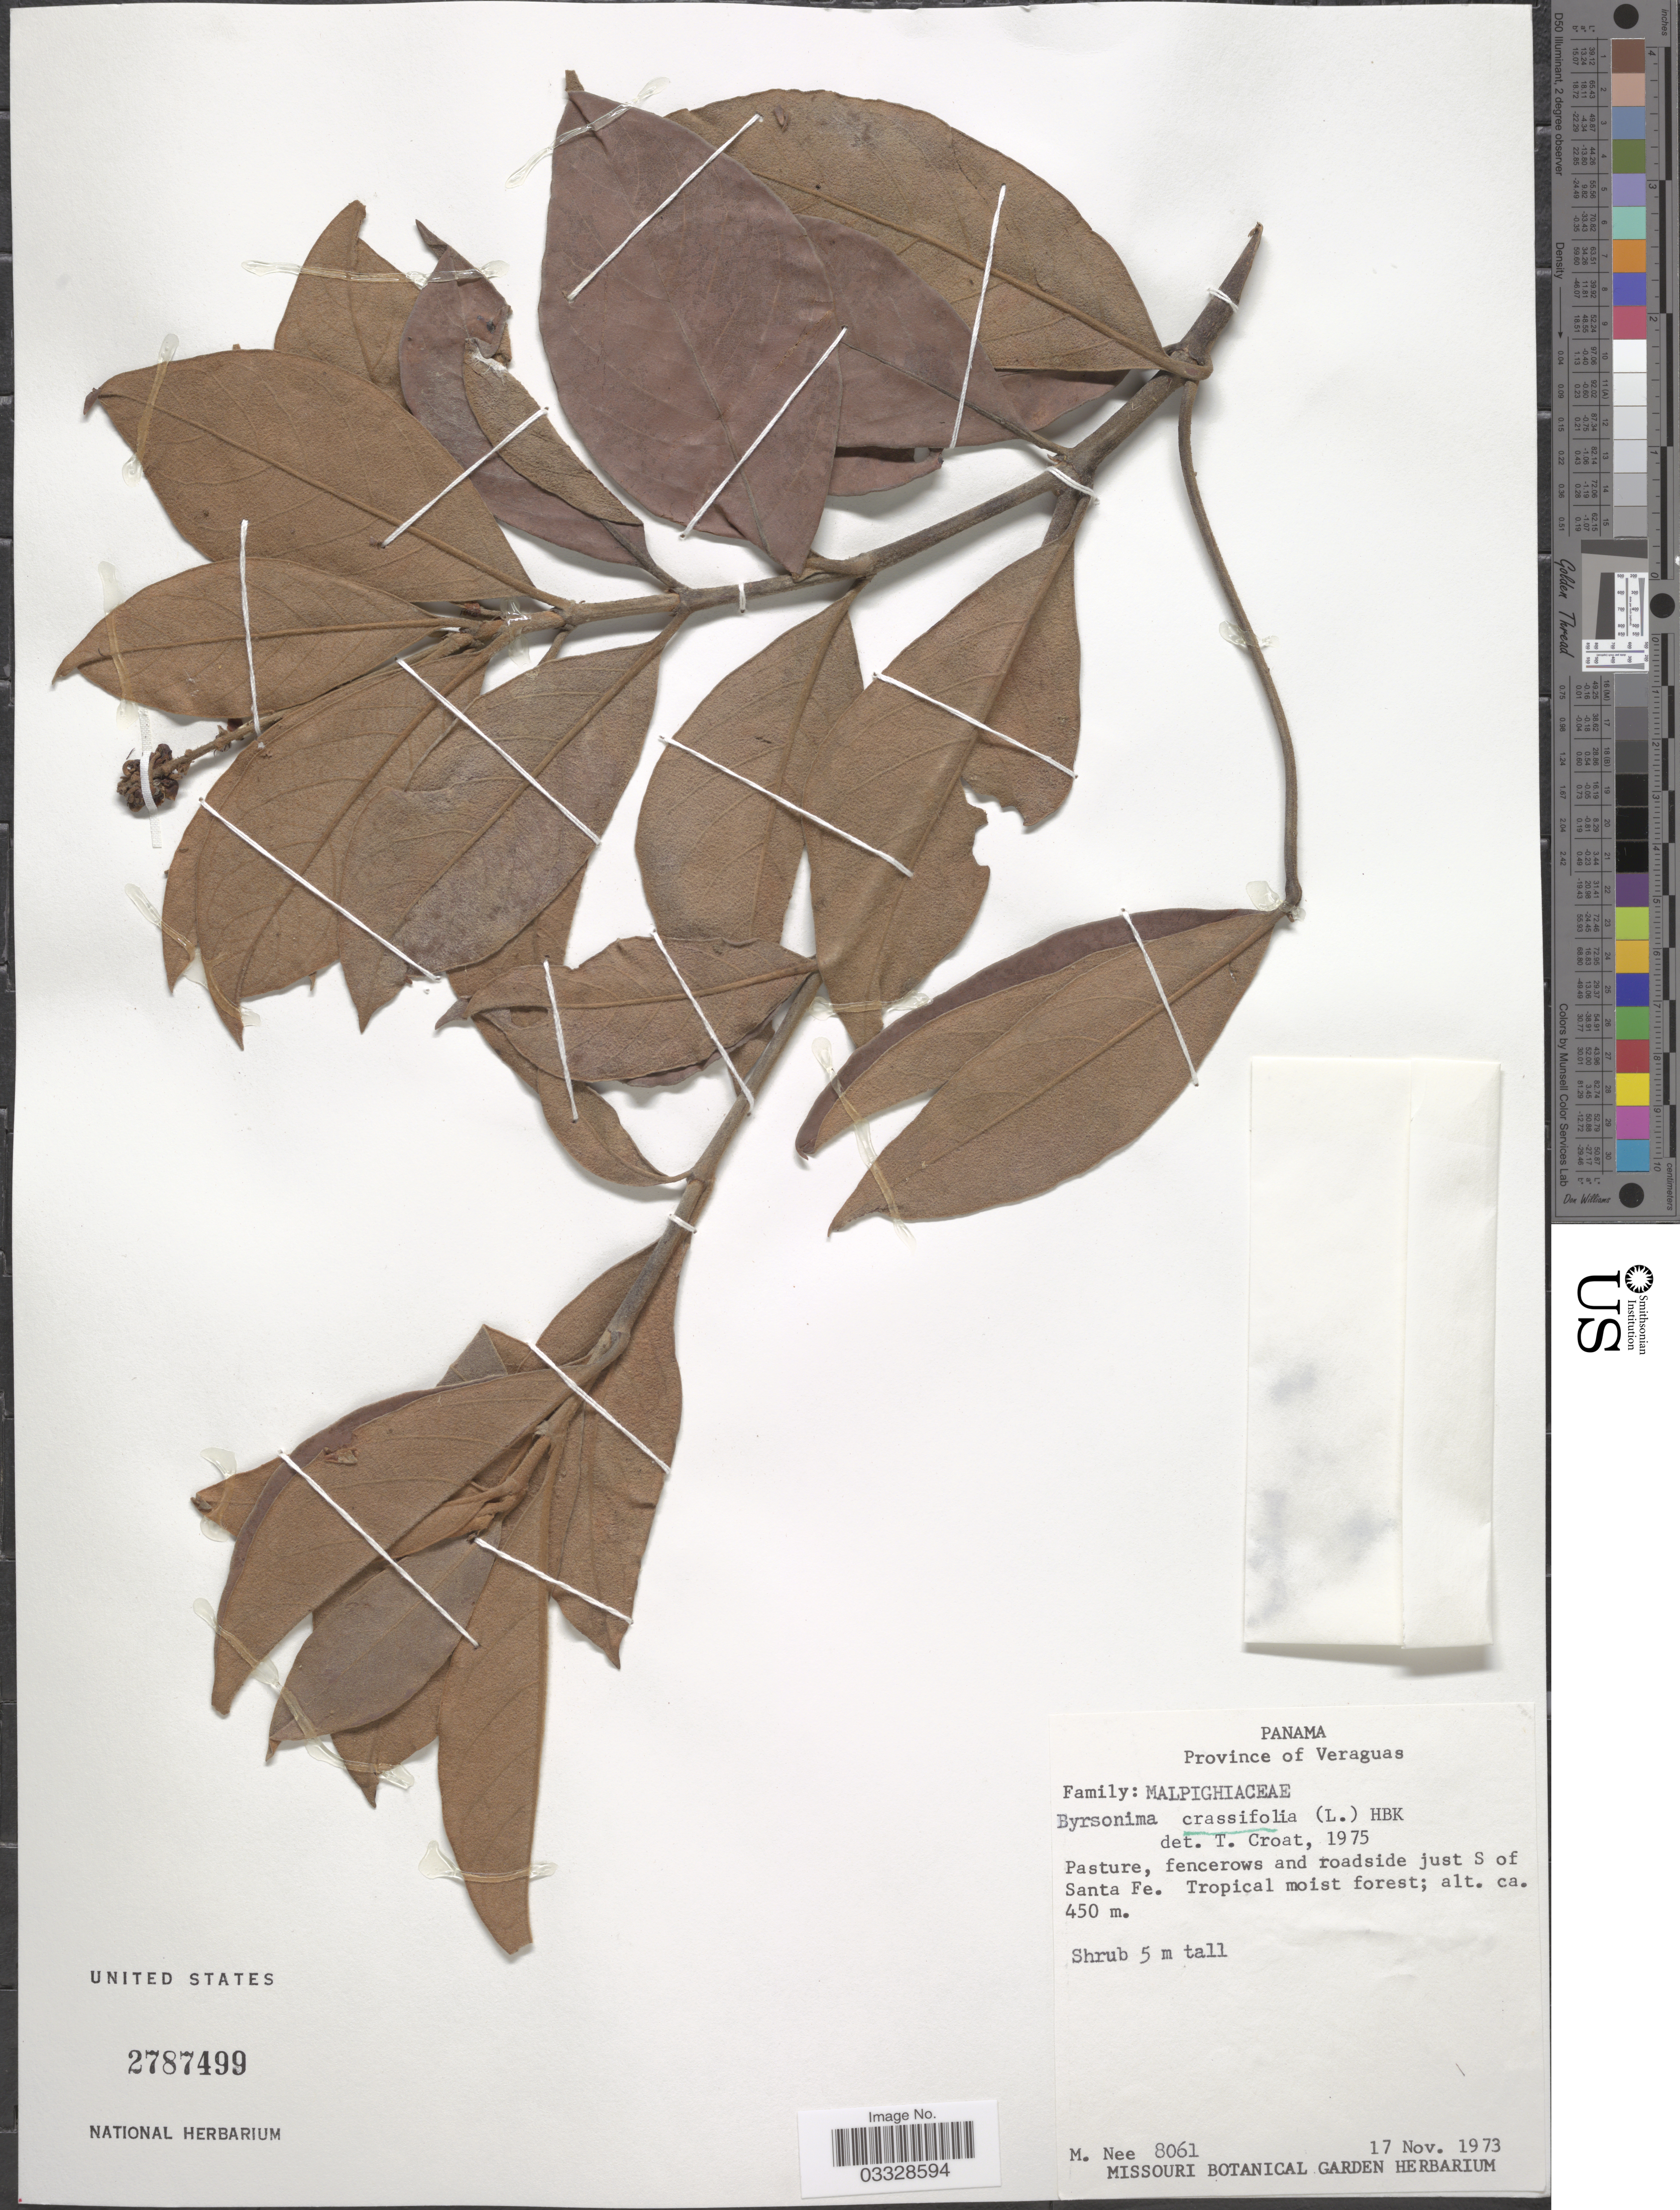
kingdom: Plantae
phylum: Tracheophyta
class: Magnoliopsida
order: Malpighiales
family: Malpighiaceae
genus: Byrsonima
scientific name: Byrsonima crassifolia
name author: (L.) Kunth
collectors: M. Nee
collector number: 8061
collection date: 1973-11-17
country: Panama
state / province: Veraguas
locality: Just S of Santa Fe.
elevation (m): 450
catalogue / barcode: US 2787499